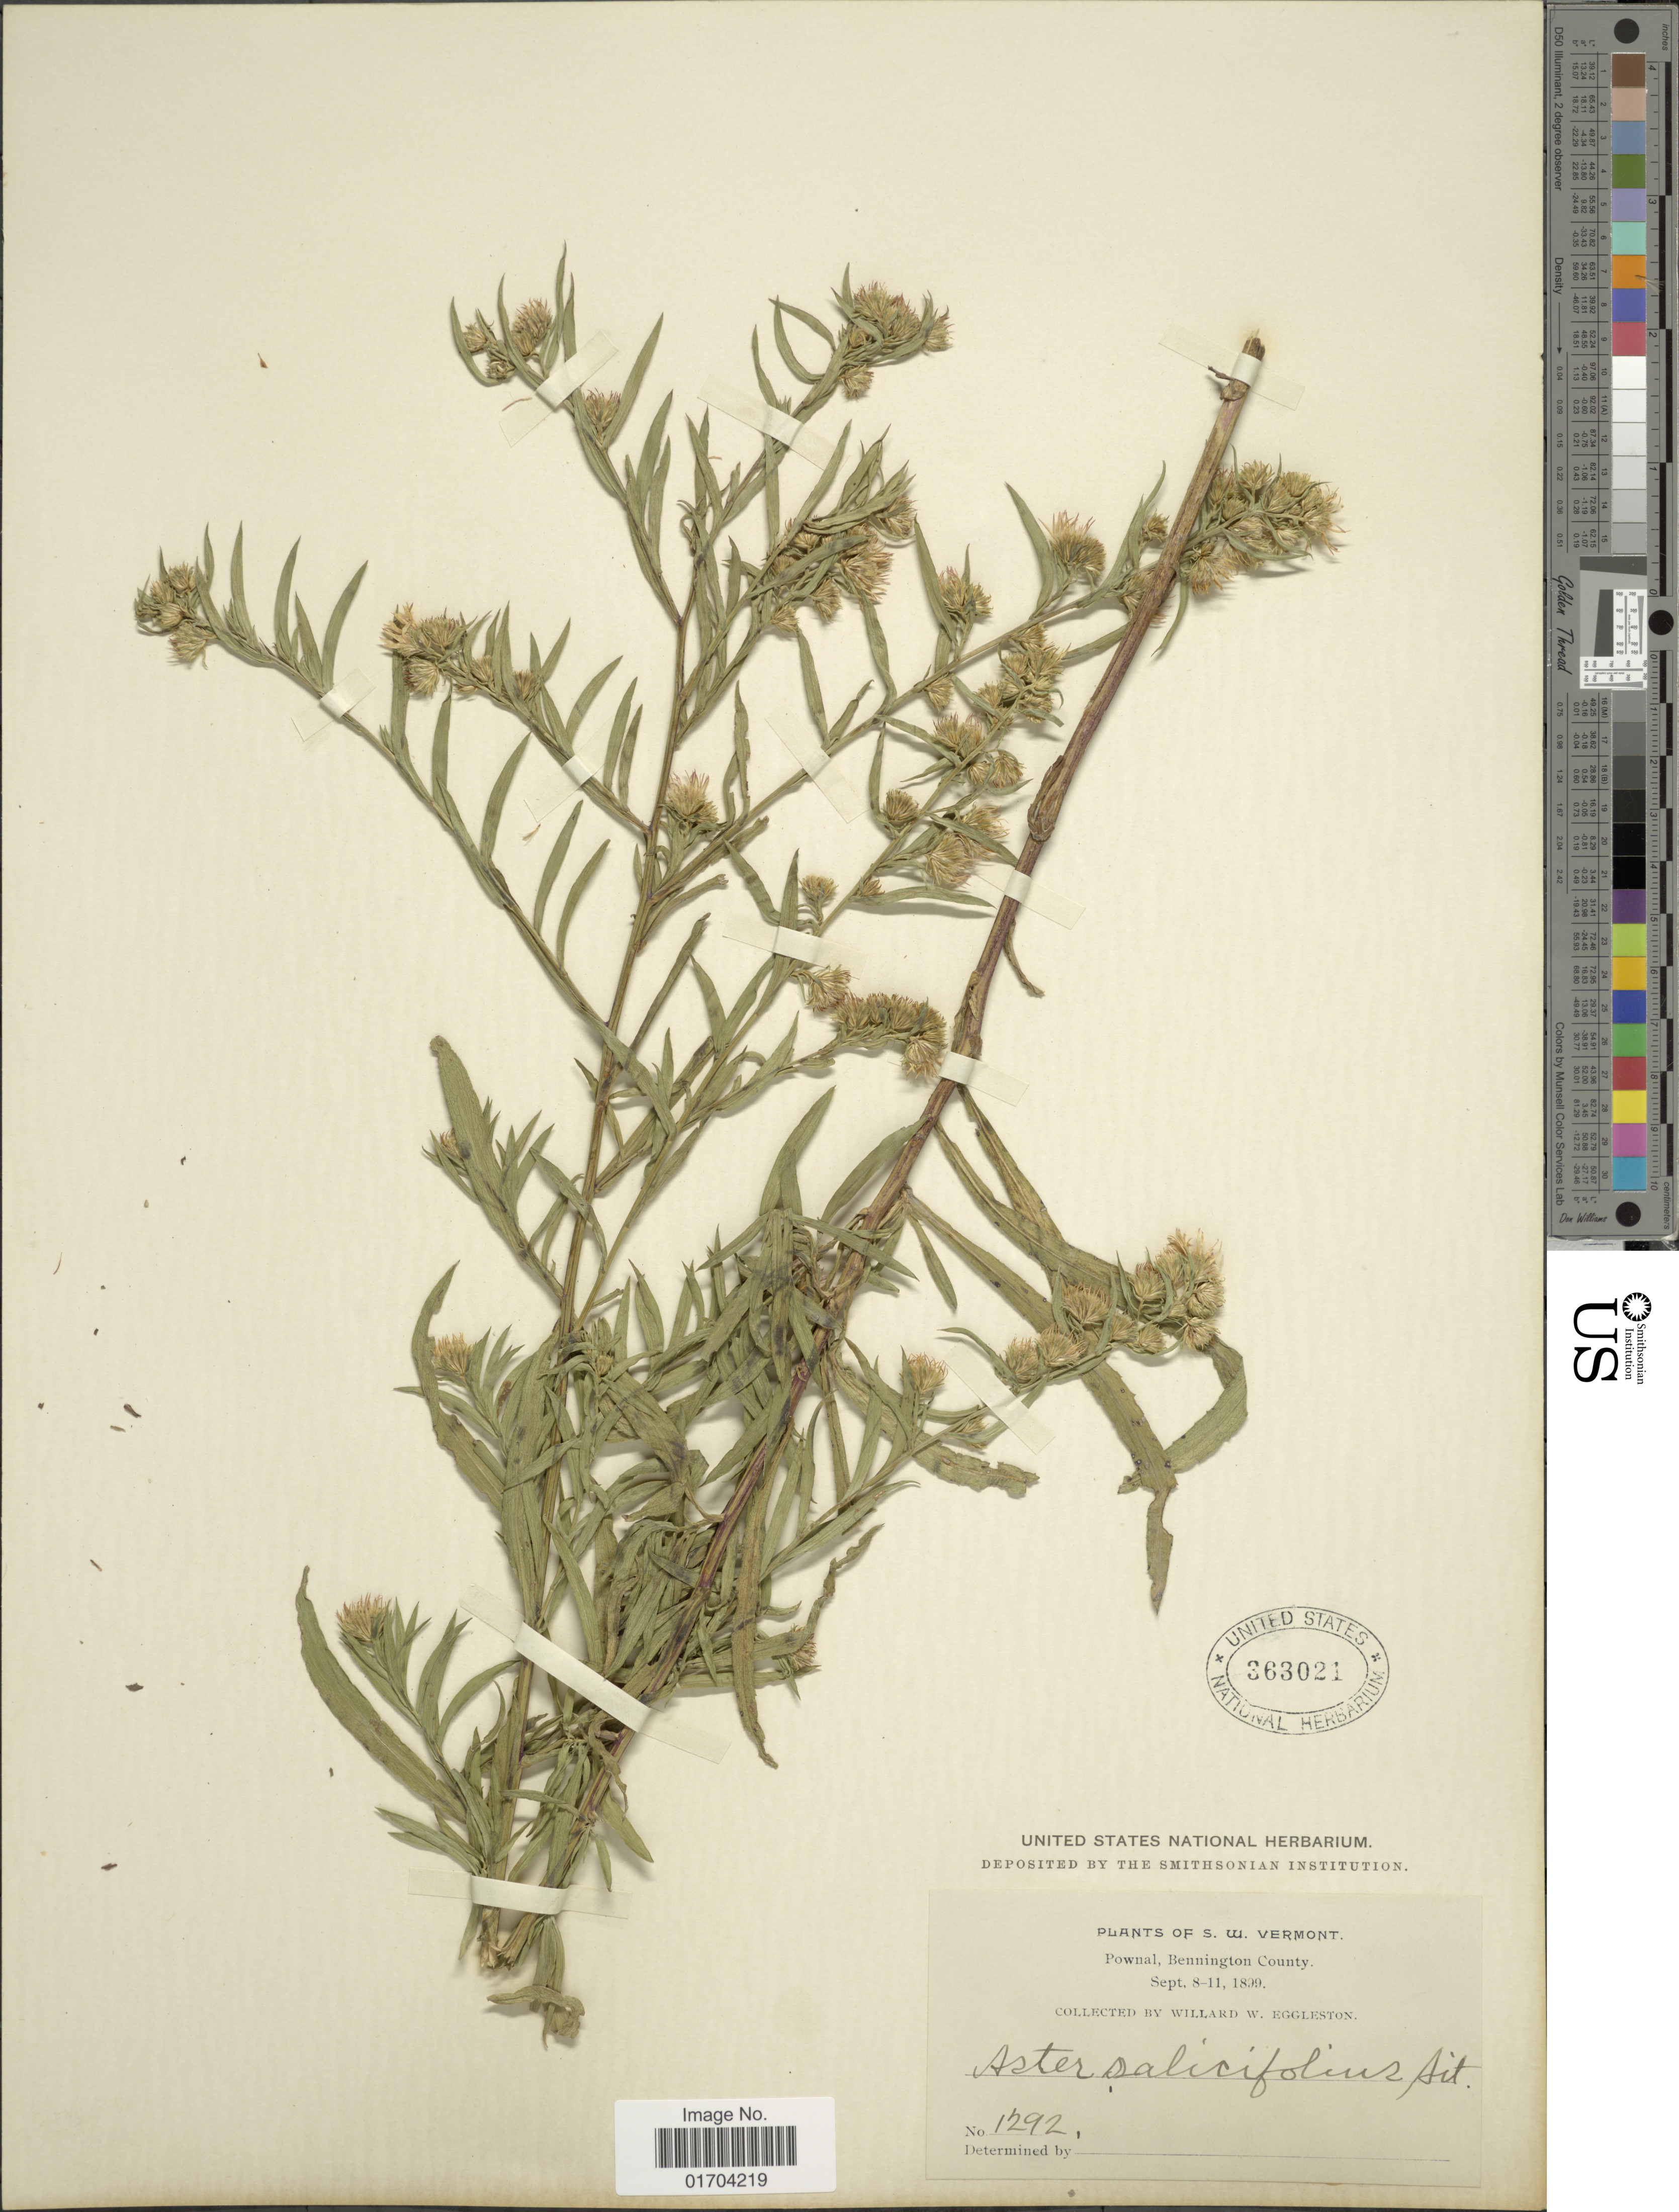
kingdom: Plantae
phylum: Tracheophyta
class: Magnoliopsida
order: Asterales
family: Asteraceae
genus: Symphyotrichum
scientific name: Symphyotrichum sp.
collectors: W. W. Eggleston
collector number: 1292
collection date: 1899-09-08/1899-09-11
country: United States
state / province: Vermont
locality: S.W. Vermont, Pownal, Bennington County.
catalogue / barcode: US 363021